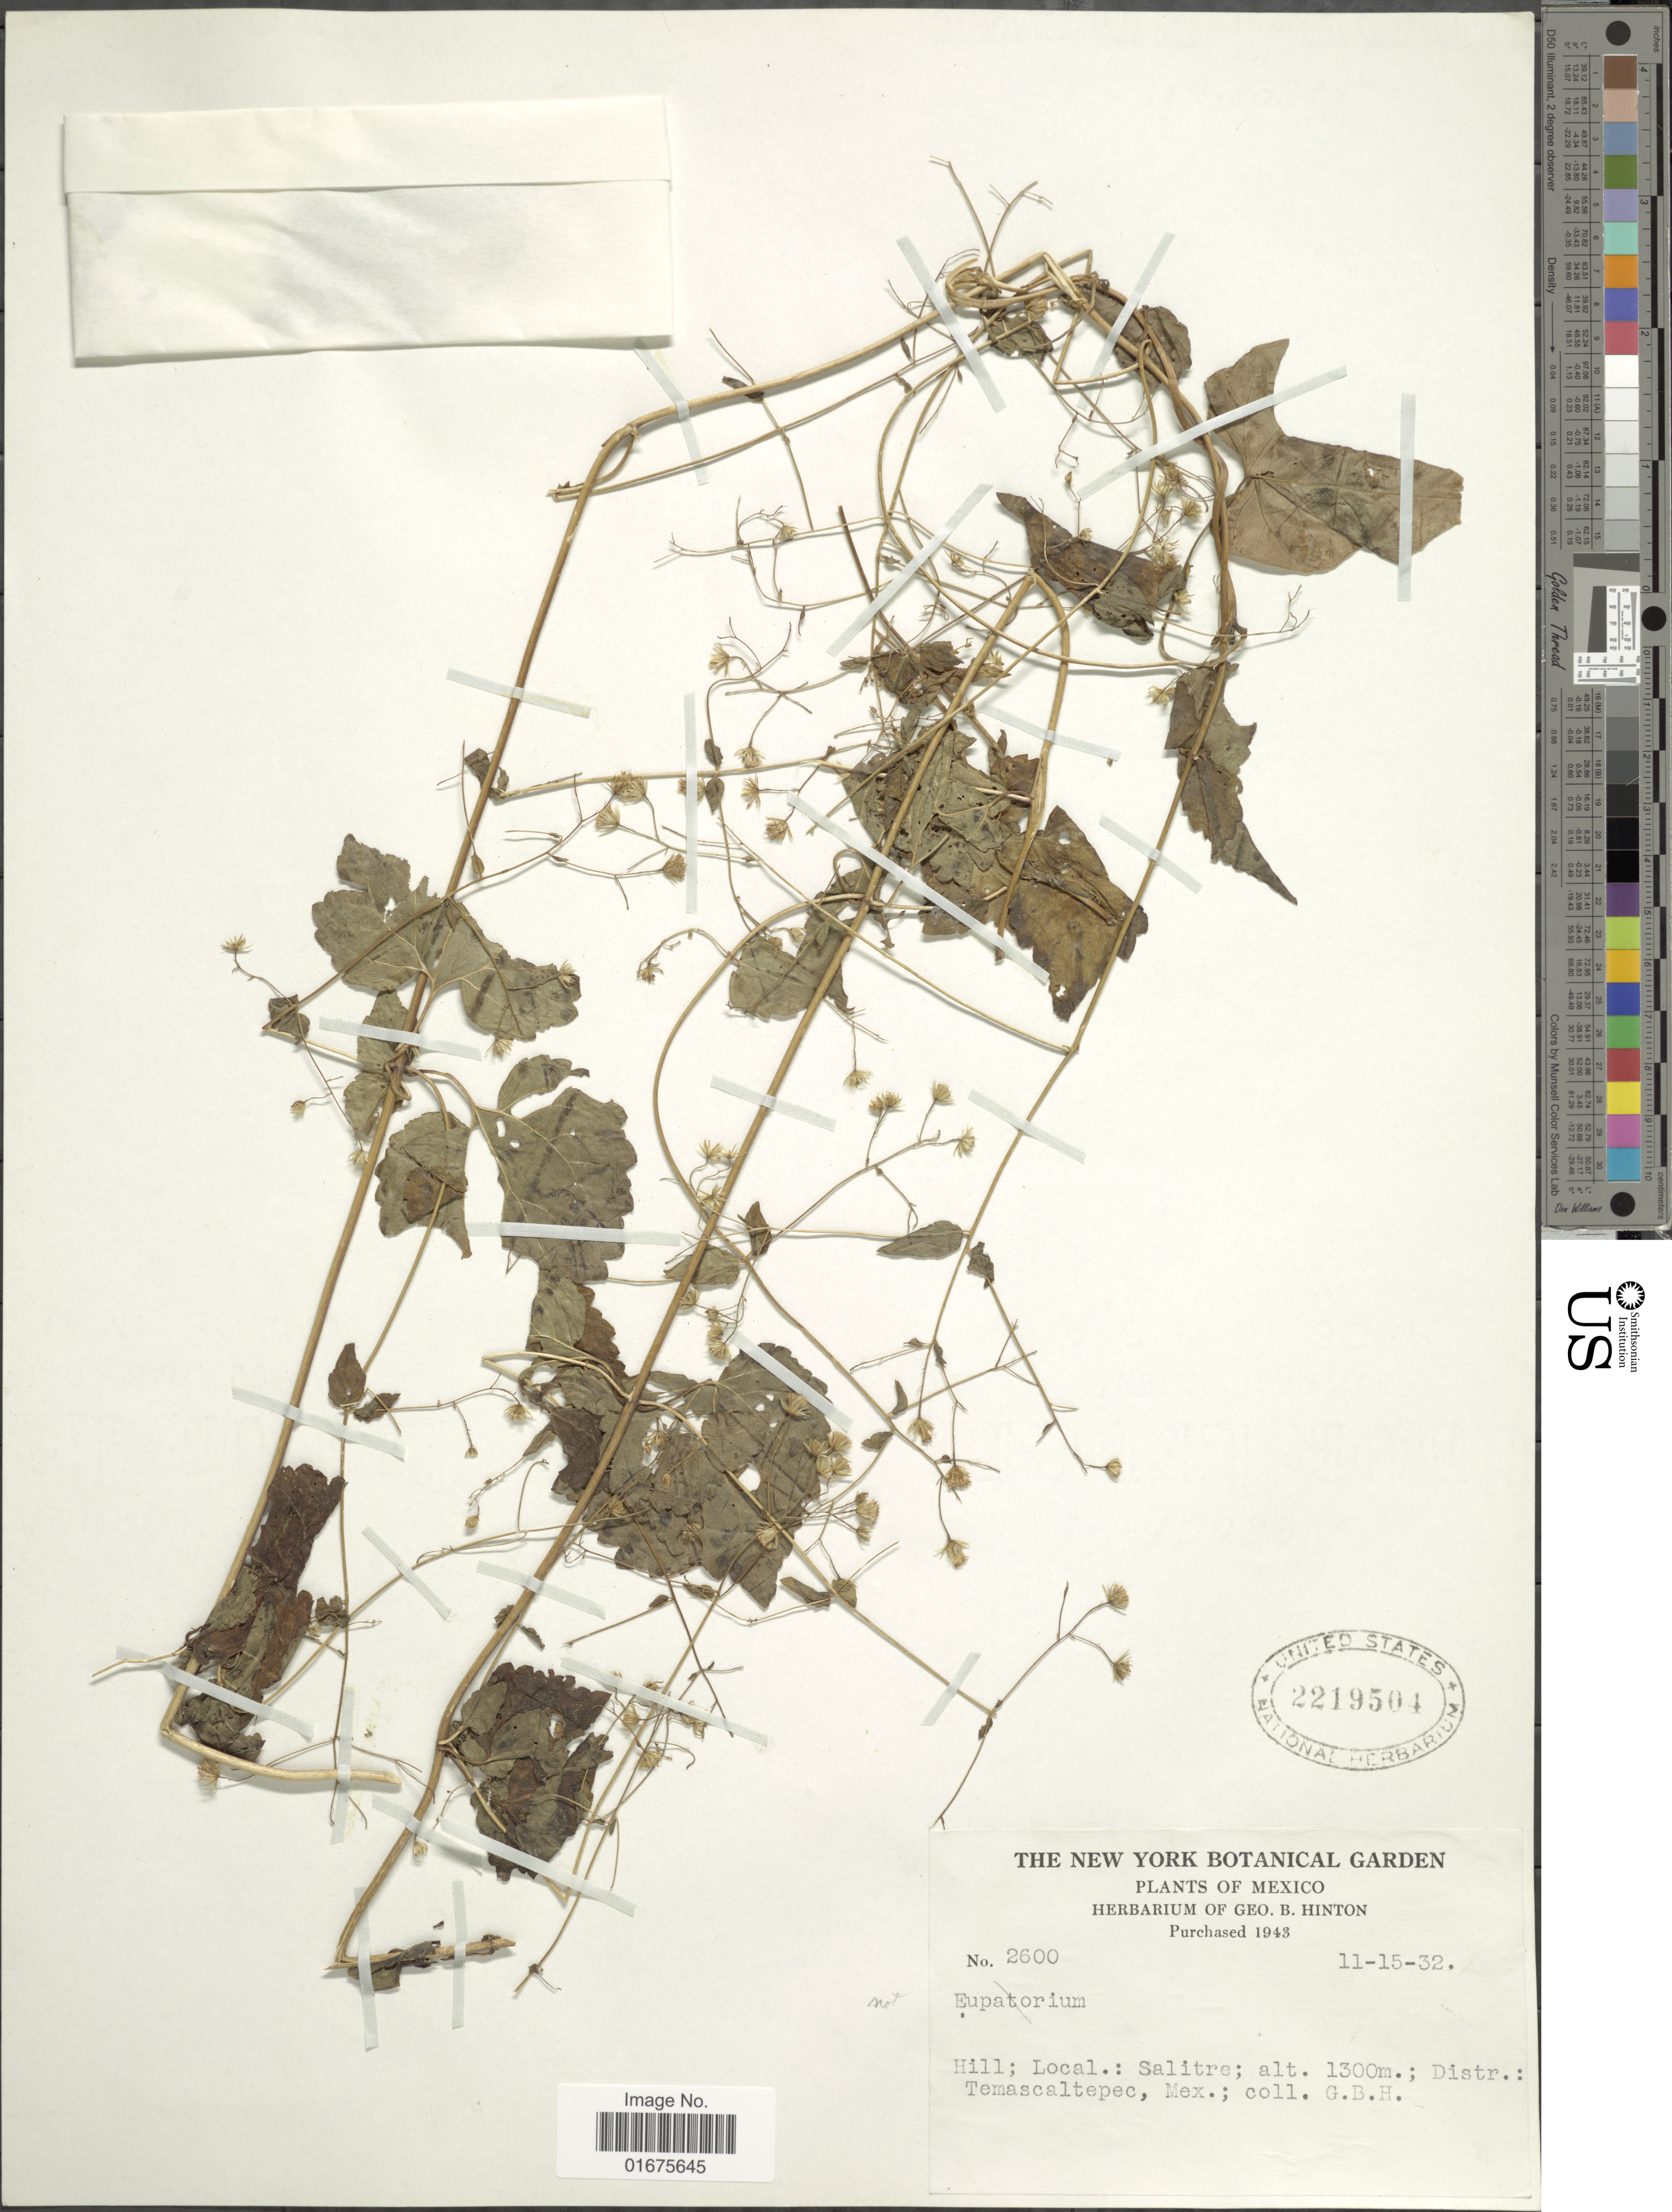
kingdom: Plantae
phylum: Tracheophyta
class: Magnoliopsida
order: Asterales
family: Asteraceae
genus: Ageratina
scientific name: Ageratina choricephala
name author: (B.L. Rob.) R.M. King & H. Rob.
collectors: G. B. Hinton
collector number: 2600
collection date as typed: Transcribed d/m/y: 15/11/32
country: Mexico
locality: Salitre, Distr. Temascaltepec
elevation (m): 1300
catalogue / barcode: US 2219504